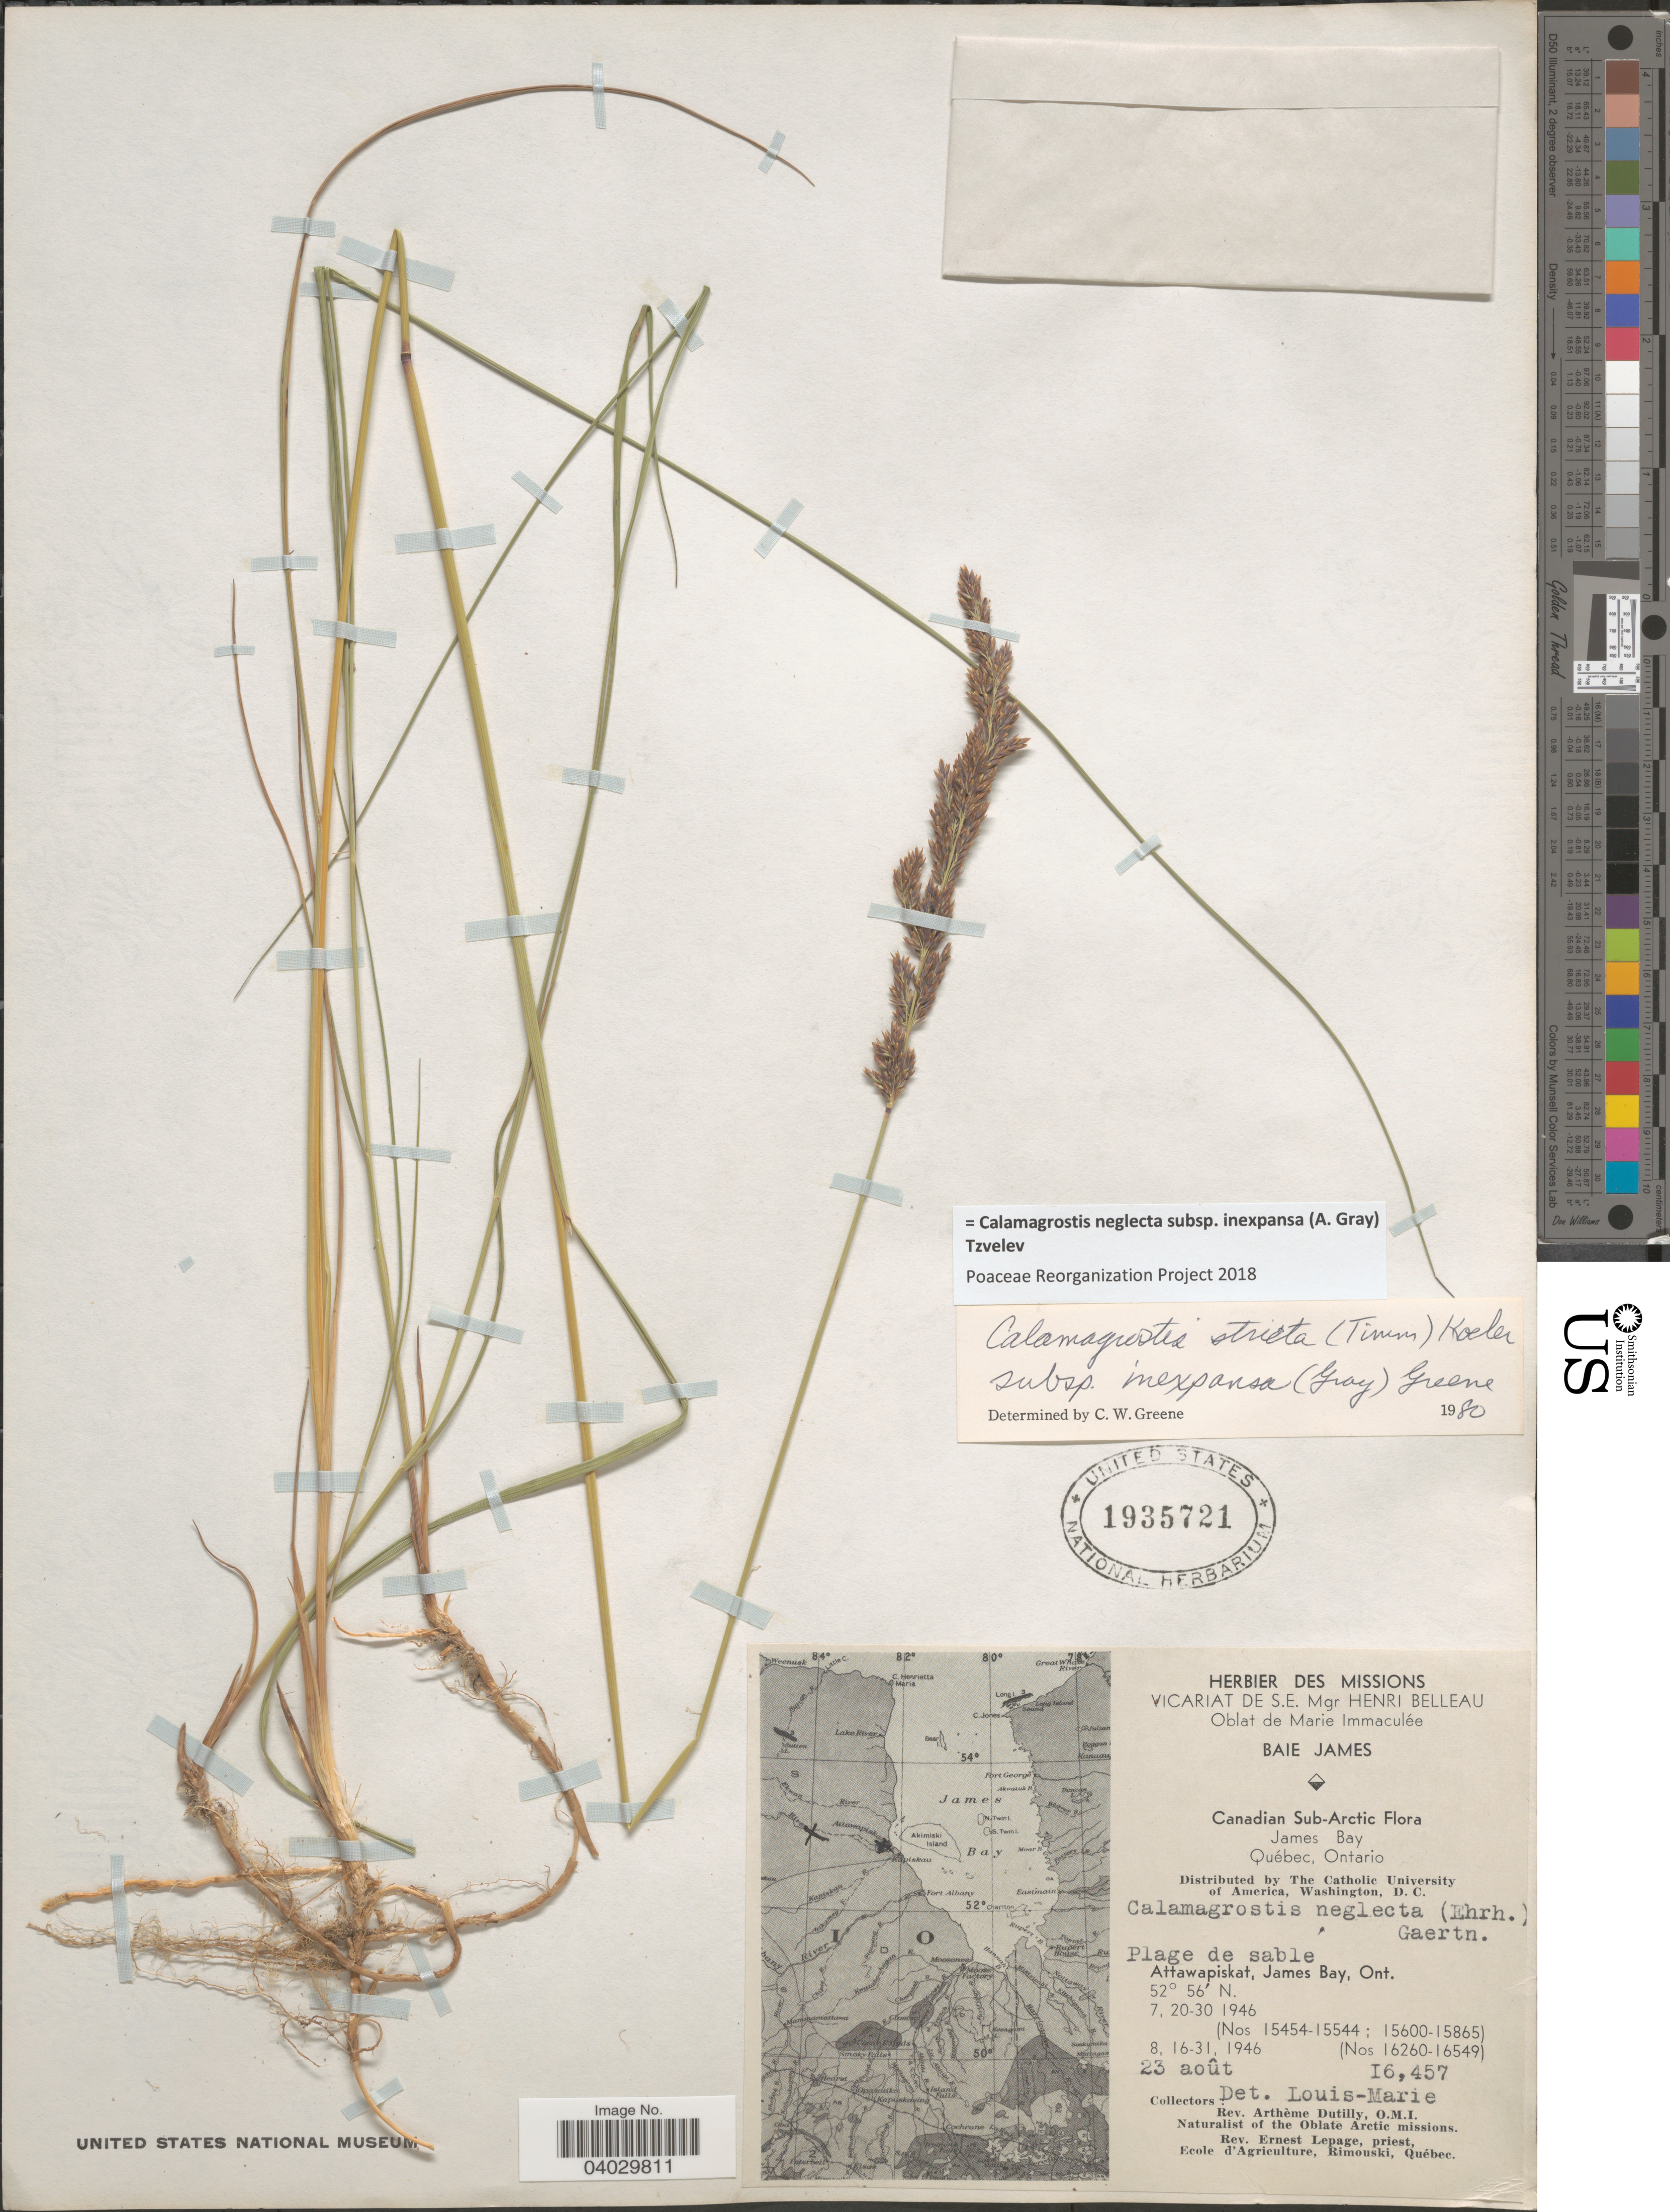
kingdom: Plantae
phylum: Tracheophyta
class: Liliopsida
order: Poales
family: Poaceae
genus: Calamagrostis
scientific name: Calamagrostis neglecta subsp. inexpansa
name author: (A. Gray) Tzvelev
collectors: A. Dutilly & E. Lepage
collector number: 16457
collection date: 1946-08-23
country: Canada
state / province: Ontario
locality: Canadian Sub-Arctic. James Bay. Québec, Ontario. Plage de sable. Attawapiskat, James Bay, Ont.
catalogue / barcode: US 1935721